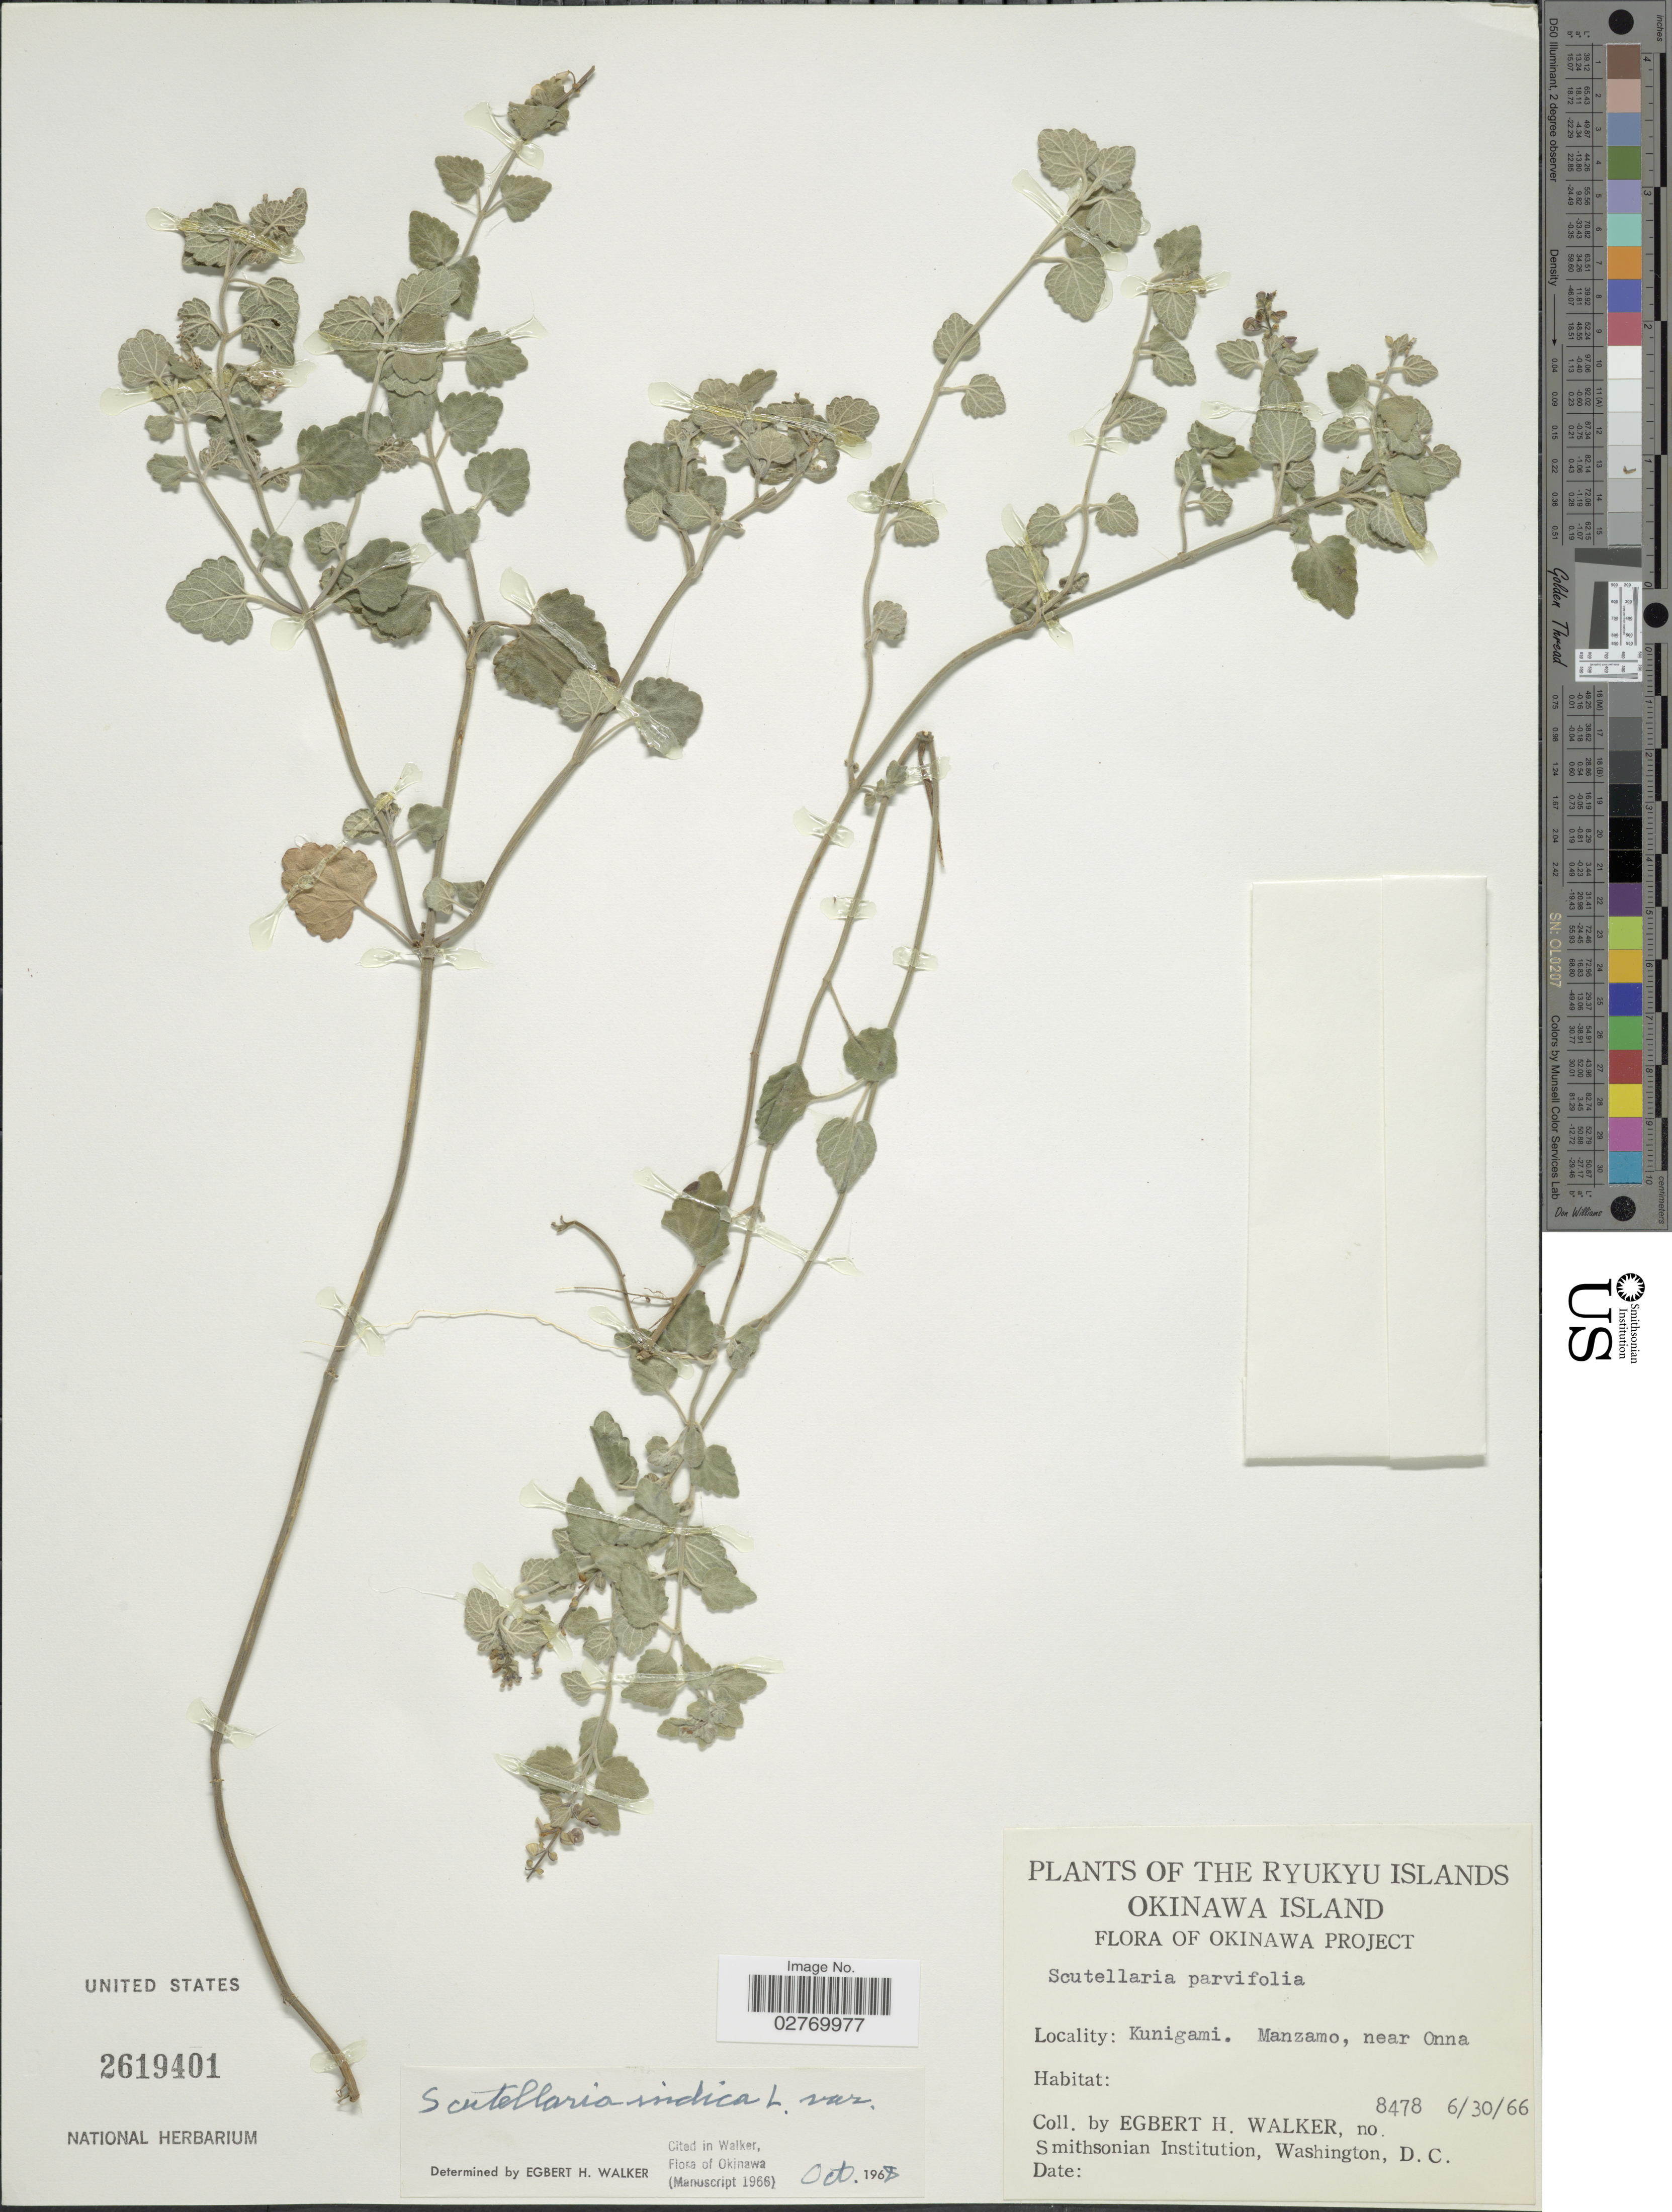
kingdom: Plantae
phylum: Tracheophyta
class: Magnoliopsida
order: Lamiales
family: Lamiaceae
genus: Scutellaria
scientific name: Scutellaria indica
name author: L.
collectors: E. H. Walker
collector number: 8478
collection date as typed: Transcribed d/m/y: 30/6/66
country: Japan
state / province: Okinawa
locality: Ryukyu Islands. Okinawa Island. Okinawa Project. Kunigami. Manzamo, near Onna.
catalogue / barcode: US 2619401